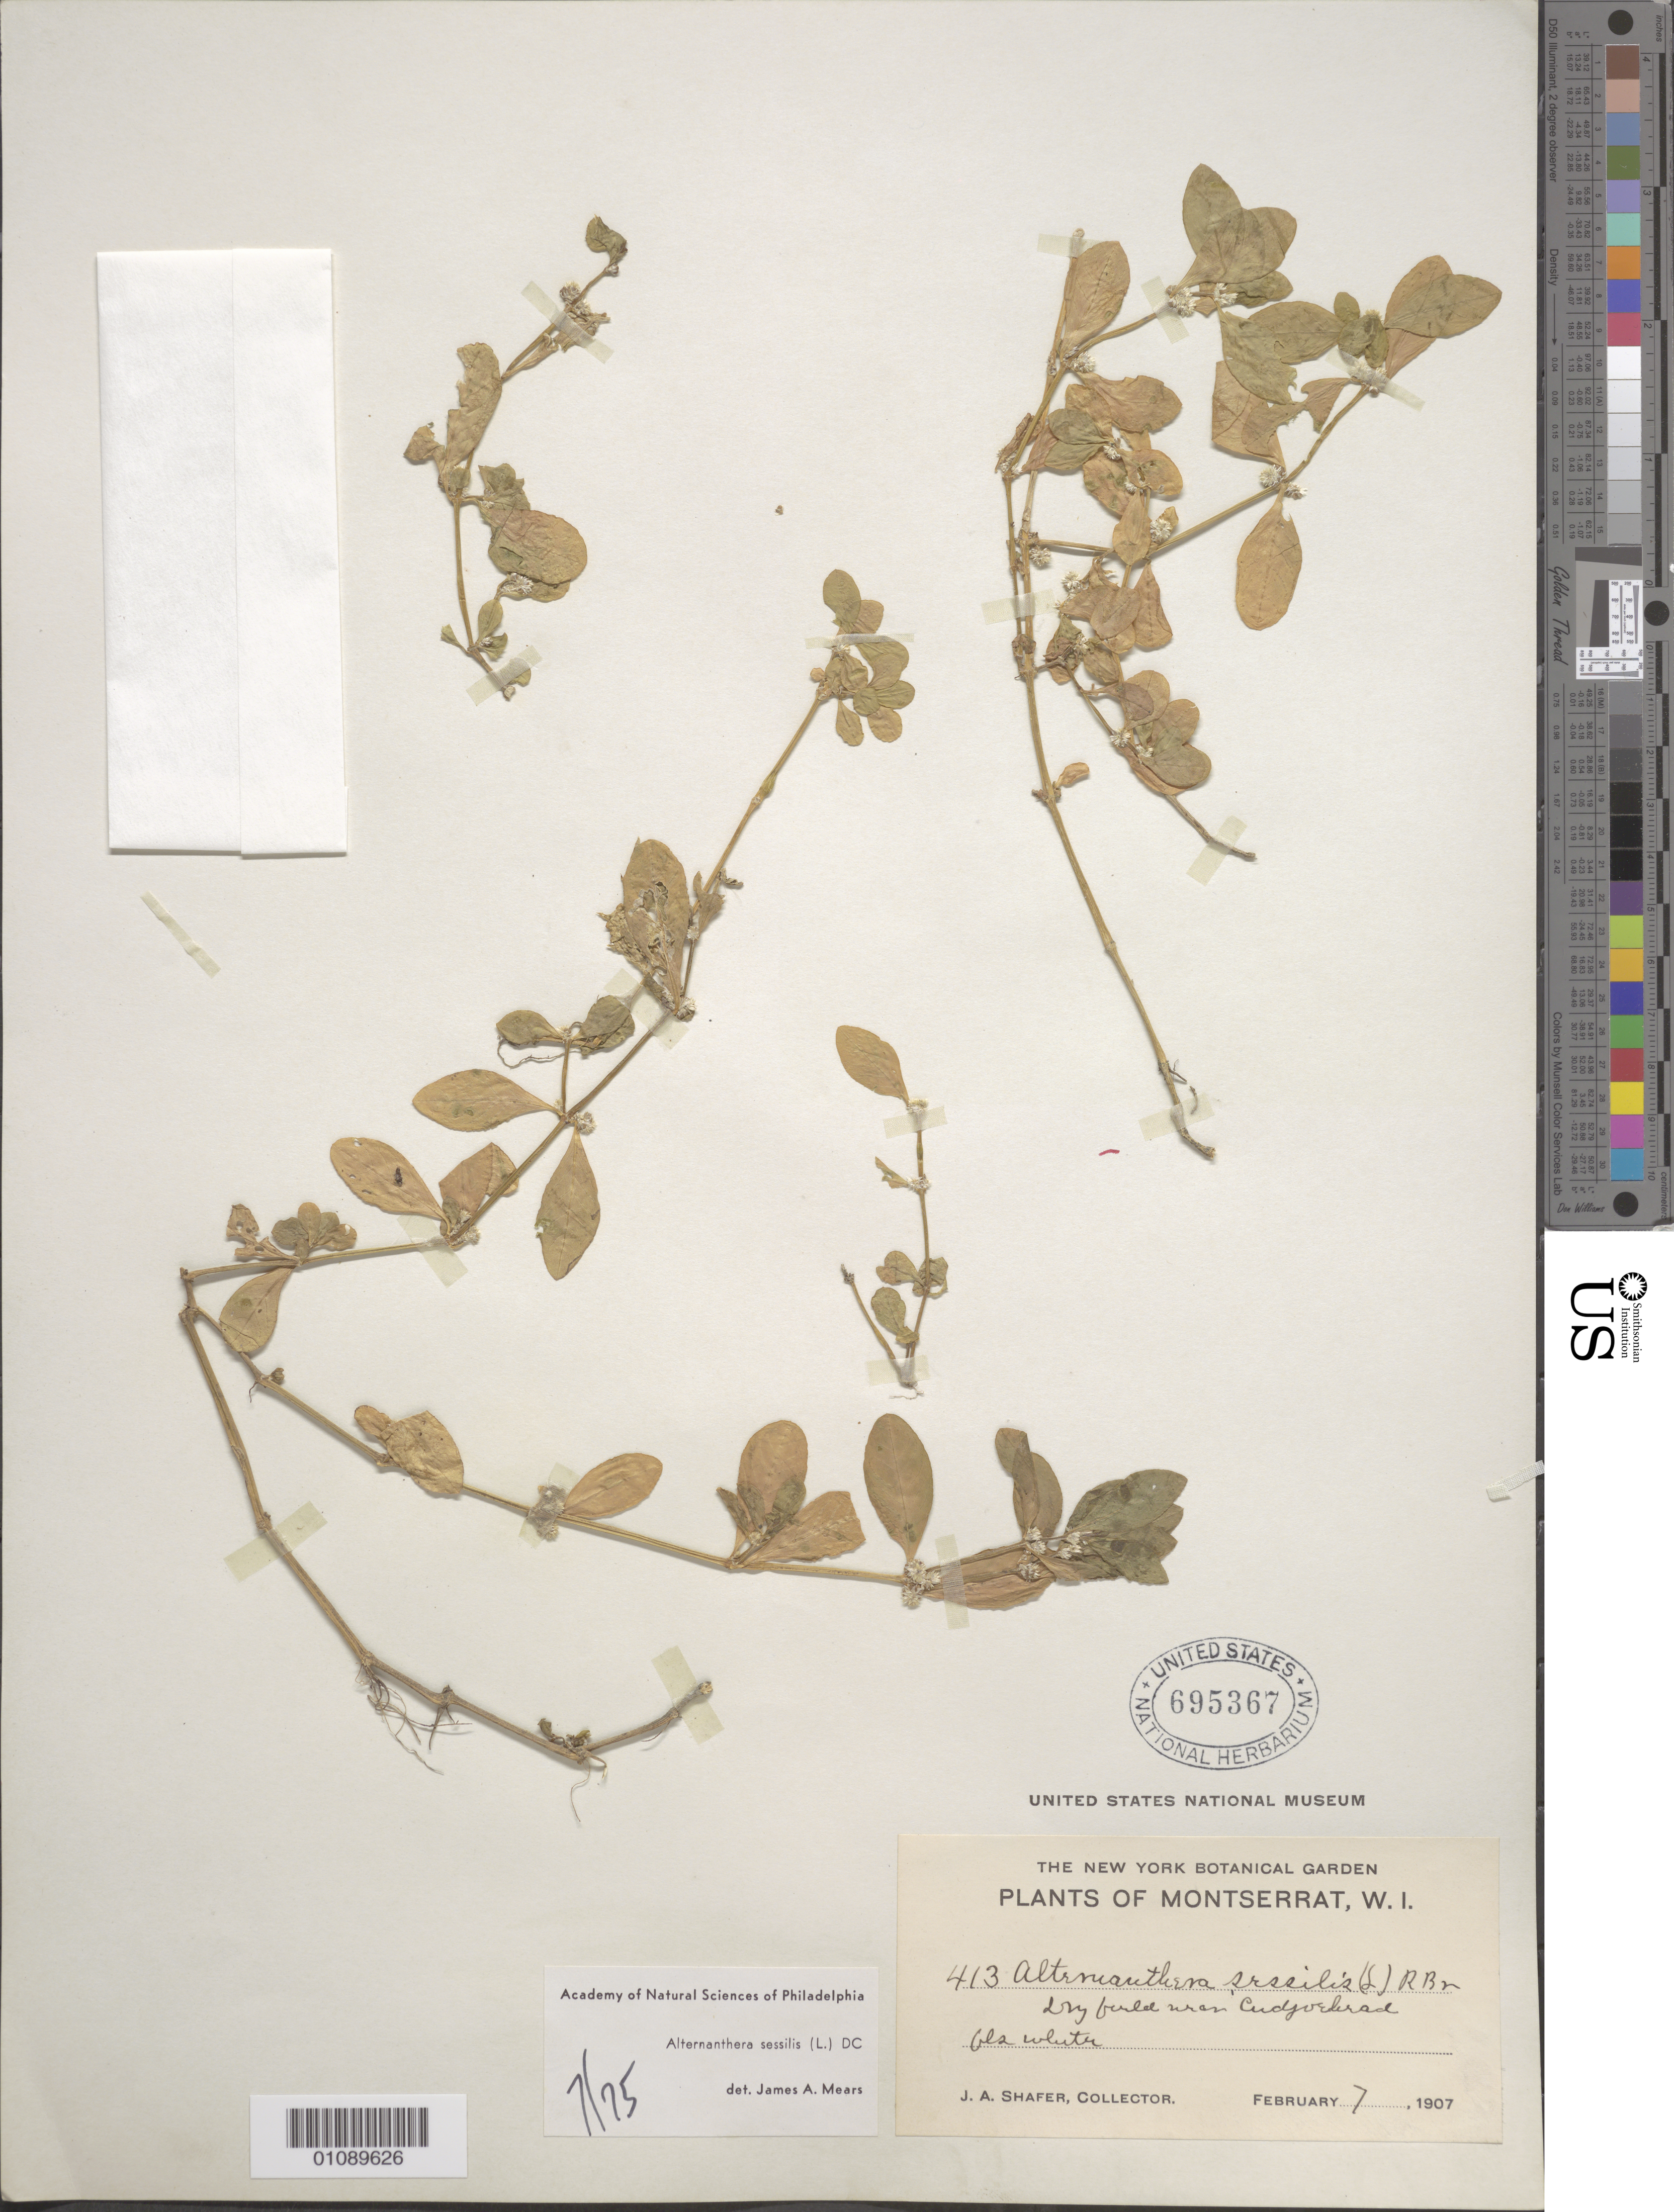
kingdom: Plantae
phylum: Tracheophyta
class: Magnoliopsida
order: Caryophyllales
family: Amaranthaceae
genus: Alternanthera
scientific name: Alternanthera sessilis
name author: (L.) DC.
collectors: J. A. Shafer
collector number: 413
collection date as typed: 07 Feb 1907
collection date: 1907-02-07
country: Montserrat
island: Montserrat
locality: Near Cucjobrace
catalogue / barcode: US 695367